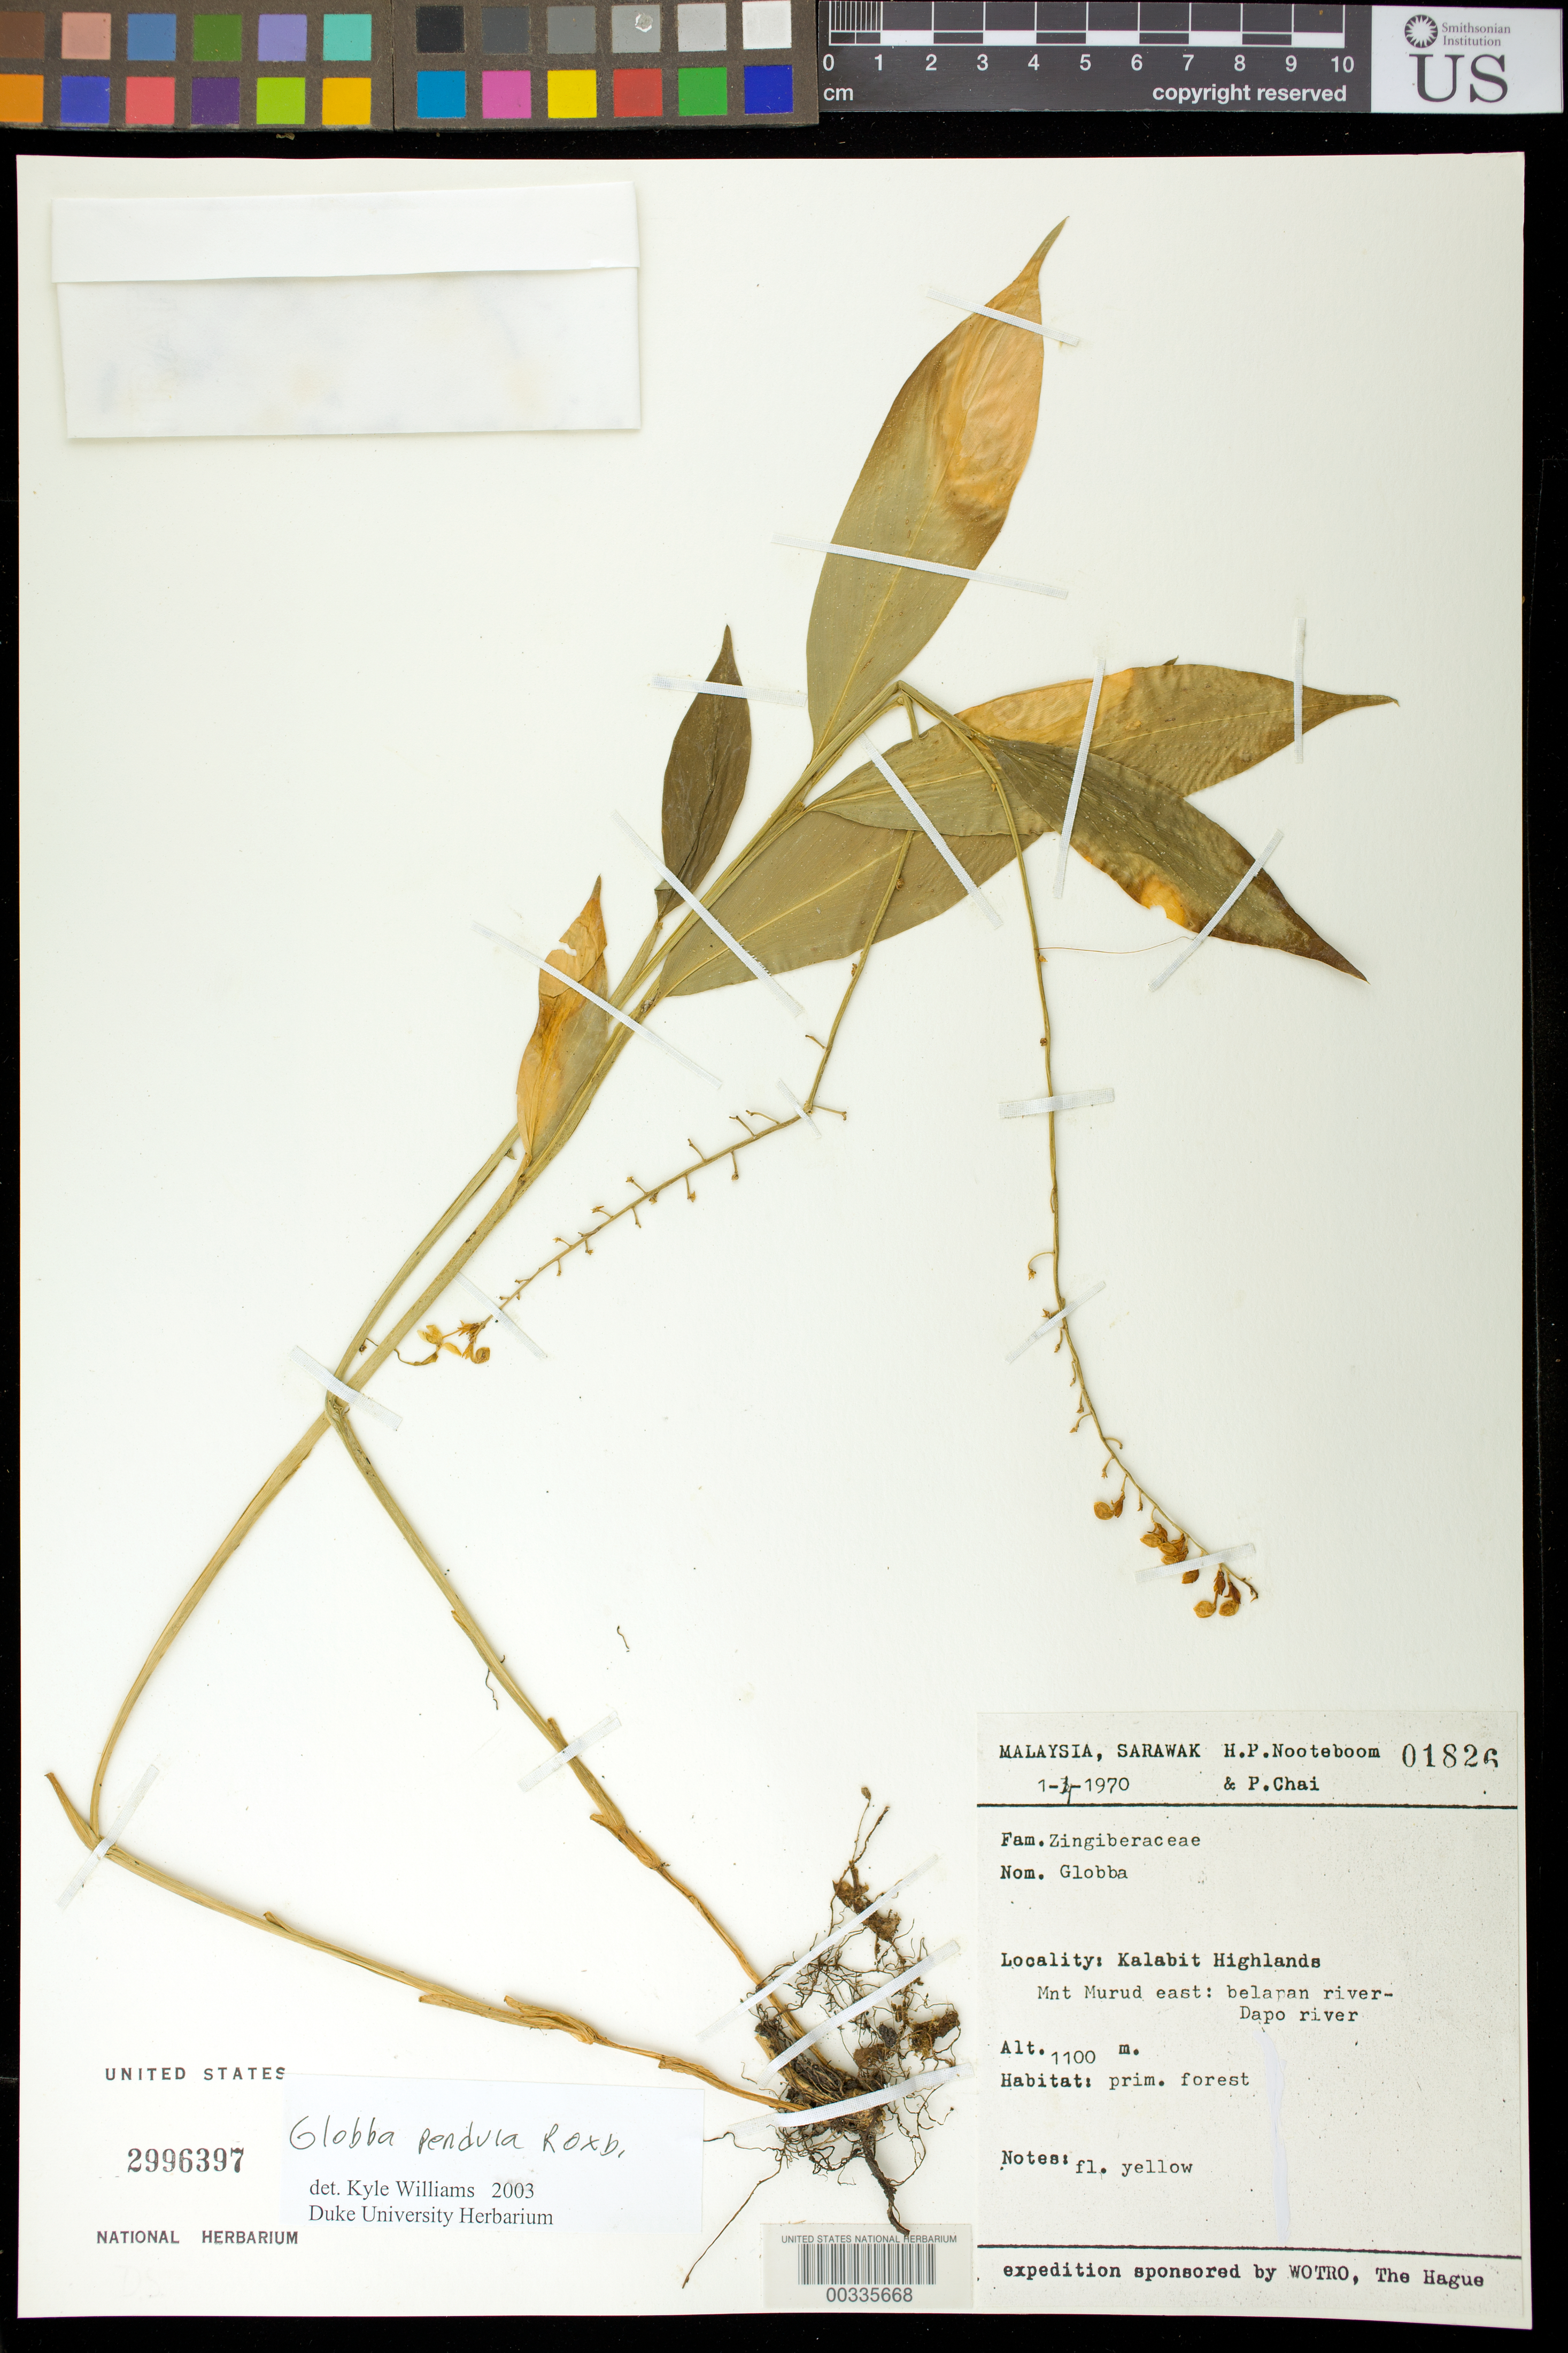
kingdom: Plantae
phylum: Tracheophyta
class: Liliopsida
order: Zingiberales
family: Zingiberaceae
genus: Globba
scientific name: Globba pendula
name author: Roxb.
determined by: Williams, K. J.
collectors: H. P. Nooteboom & P. Chai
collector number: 01826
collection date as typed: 01 Apr 1970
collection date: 1970-04-01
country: Malaysia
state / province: Sarawak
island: Borneo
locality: Kalabit highlands, mnt murud east, belapan river - dapo river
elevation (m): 1100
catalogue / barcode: US 2996397